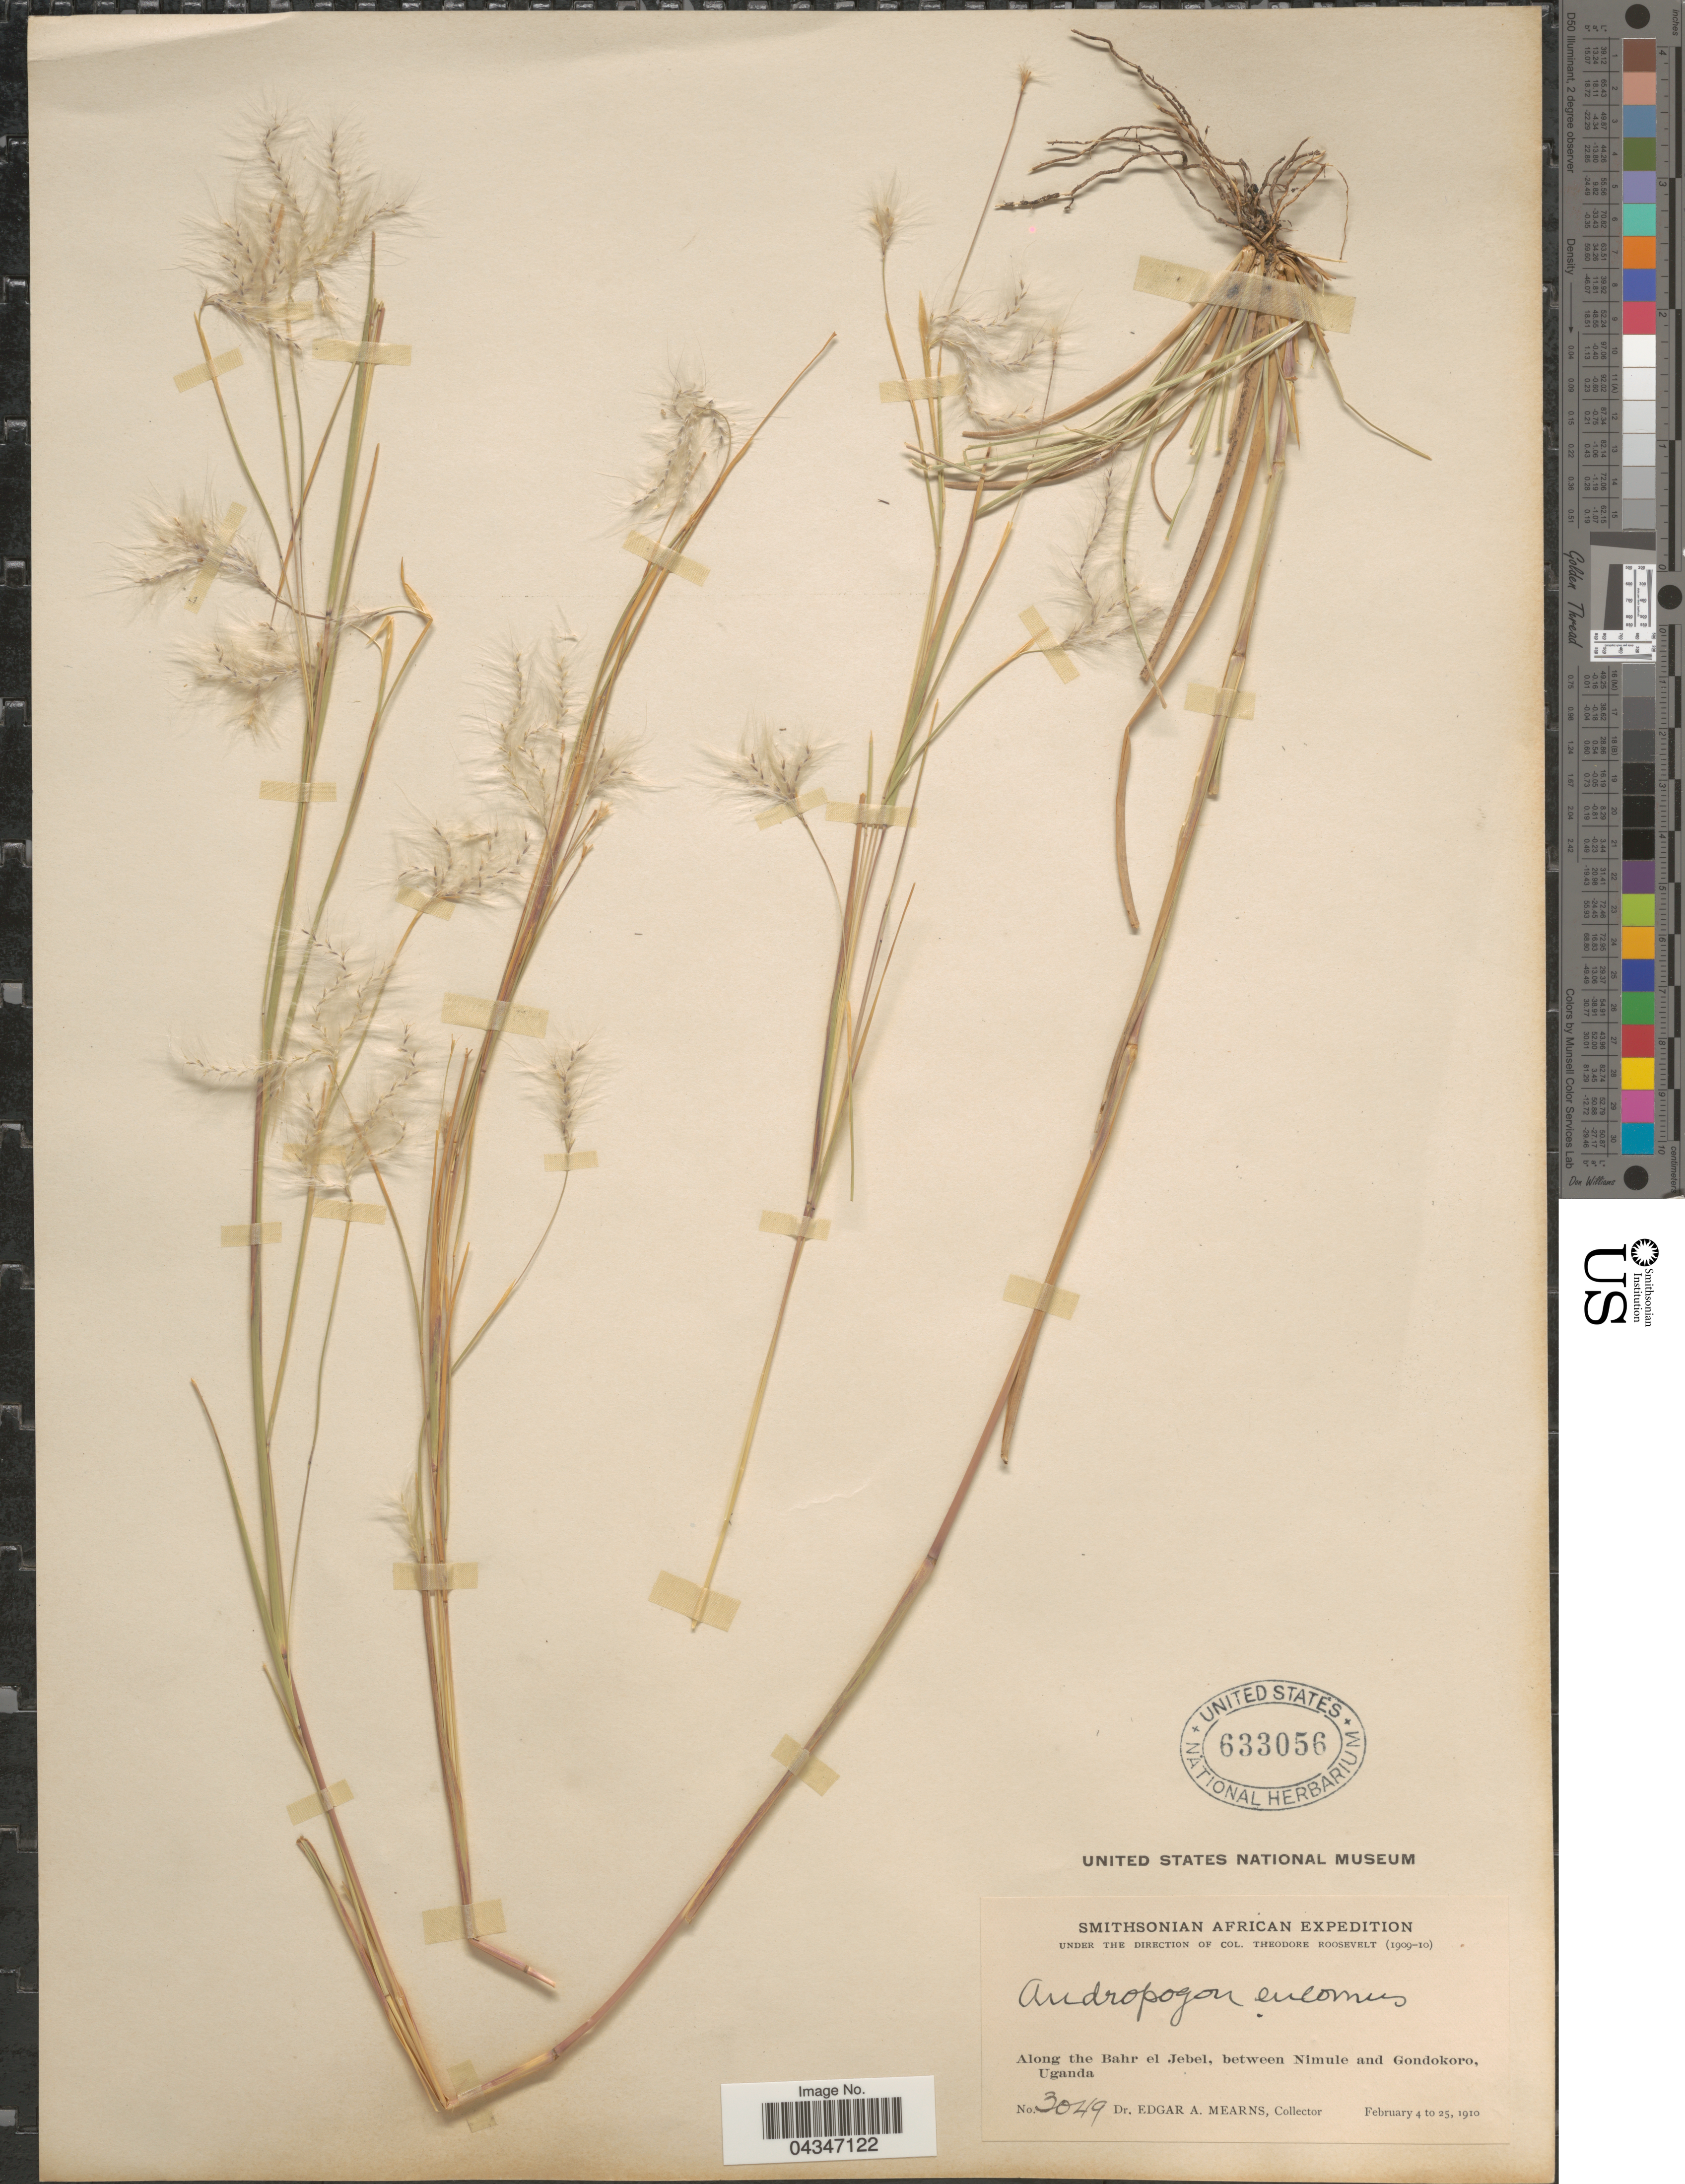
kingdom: Plantae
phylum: Tracheophyta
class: Liliopsida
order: Poales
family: Poaceae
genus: Andropogon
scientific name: Andropogon eucomus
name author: Nees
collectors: E. A. Mearns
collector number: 3049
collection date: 1910-02-04/1910-02-25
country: Uganda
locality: Smithsonian African Expedition. Along the Bahr el Jebel, between Nimule and Gondokoro.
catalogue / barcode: US 633056